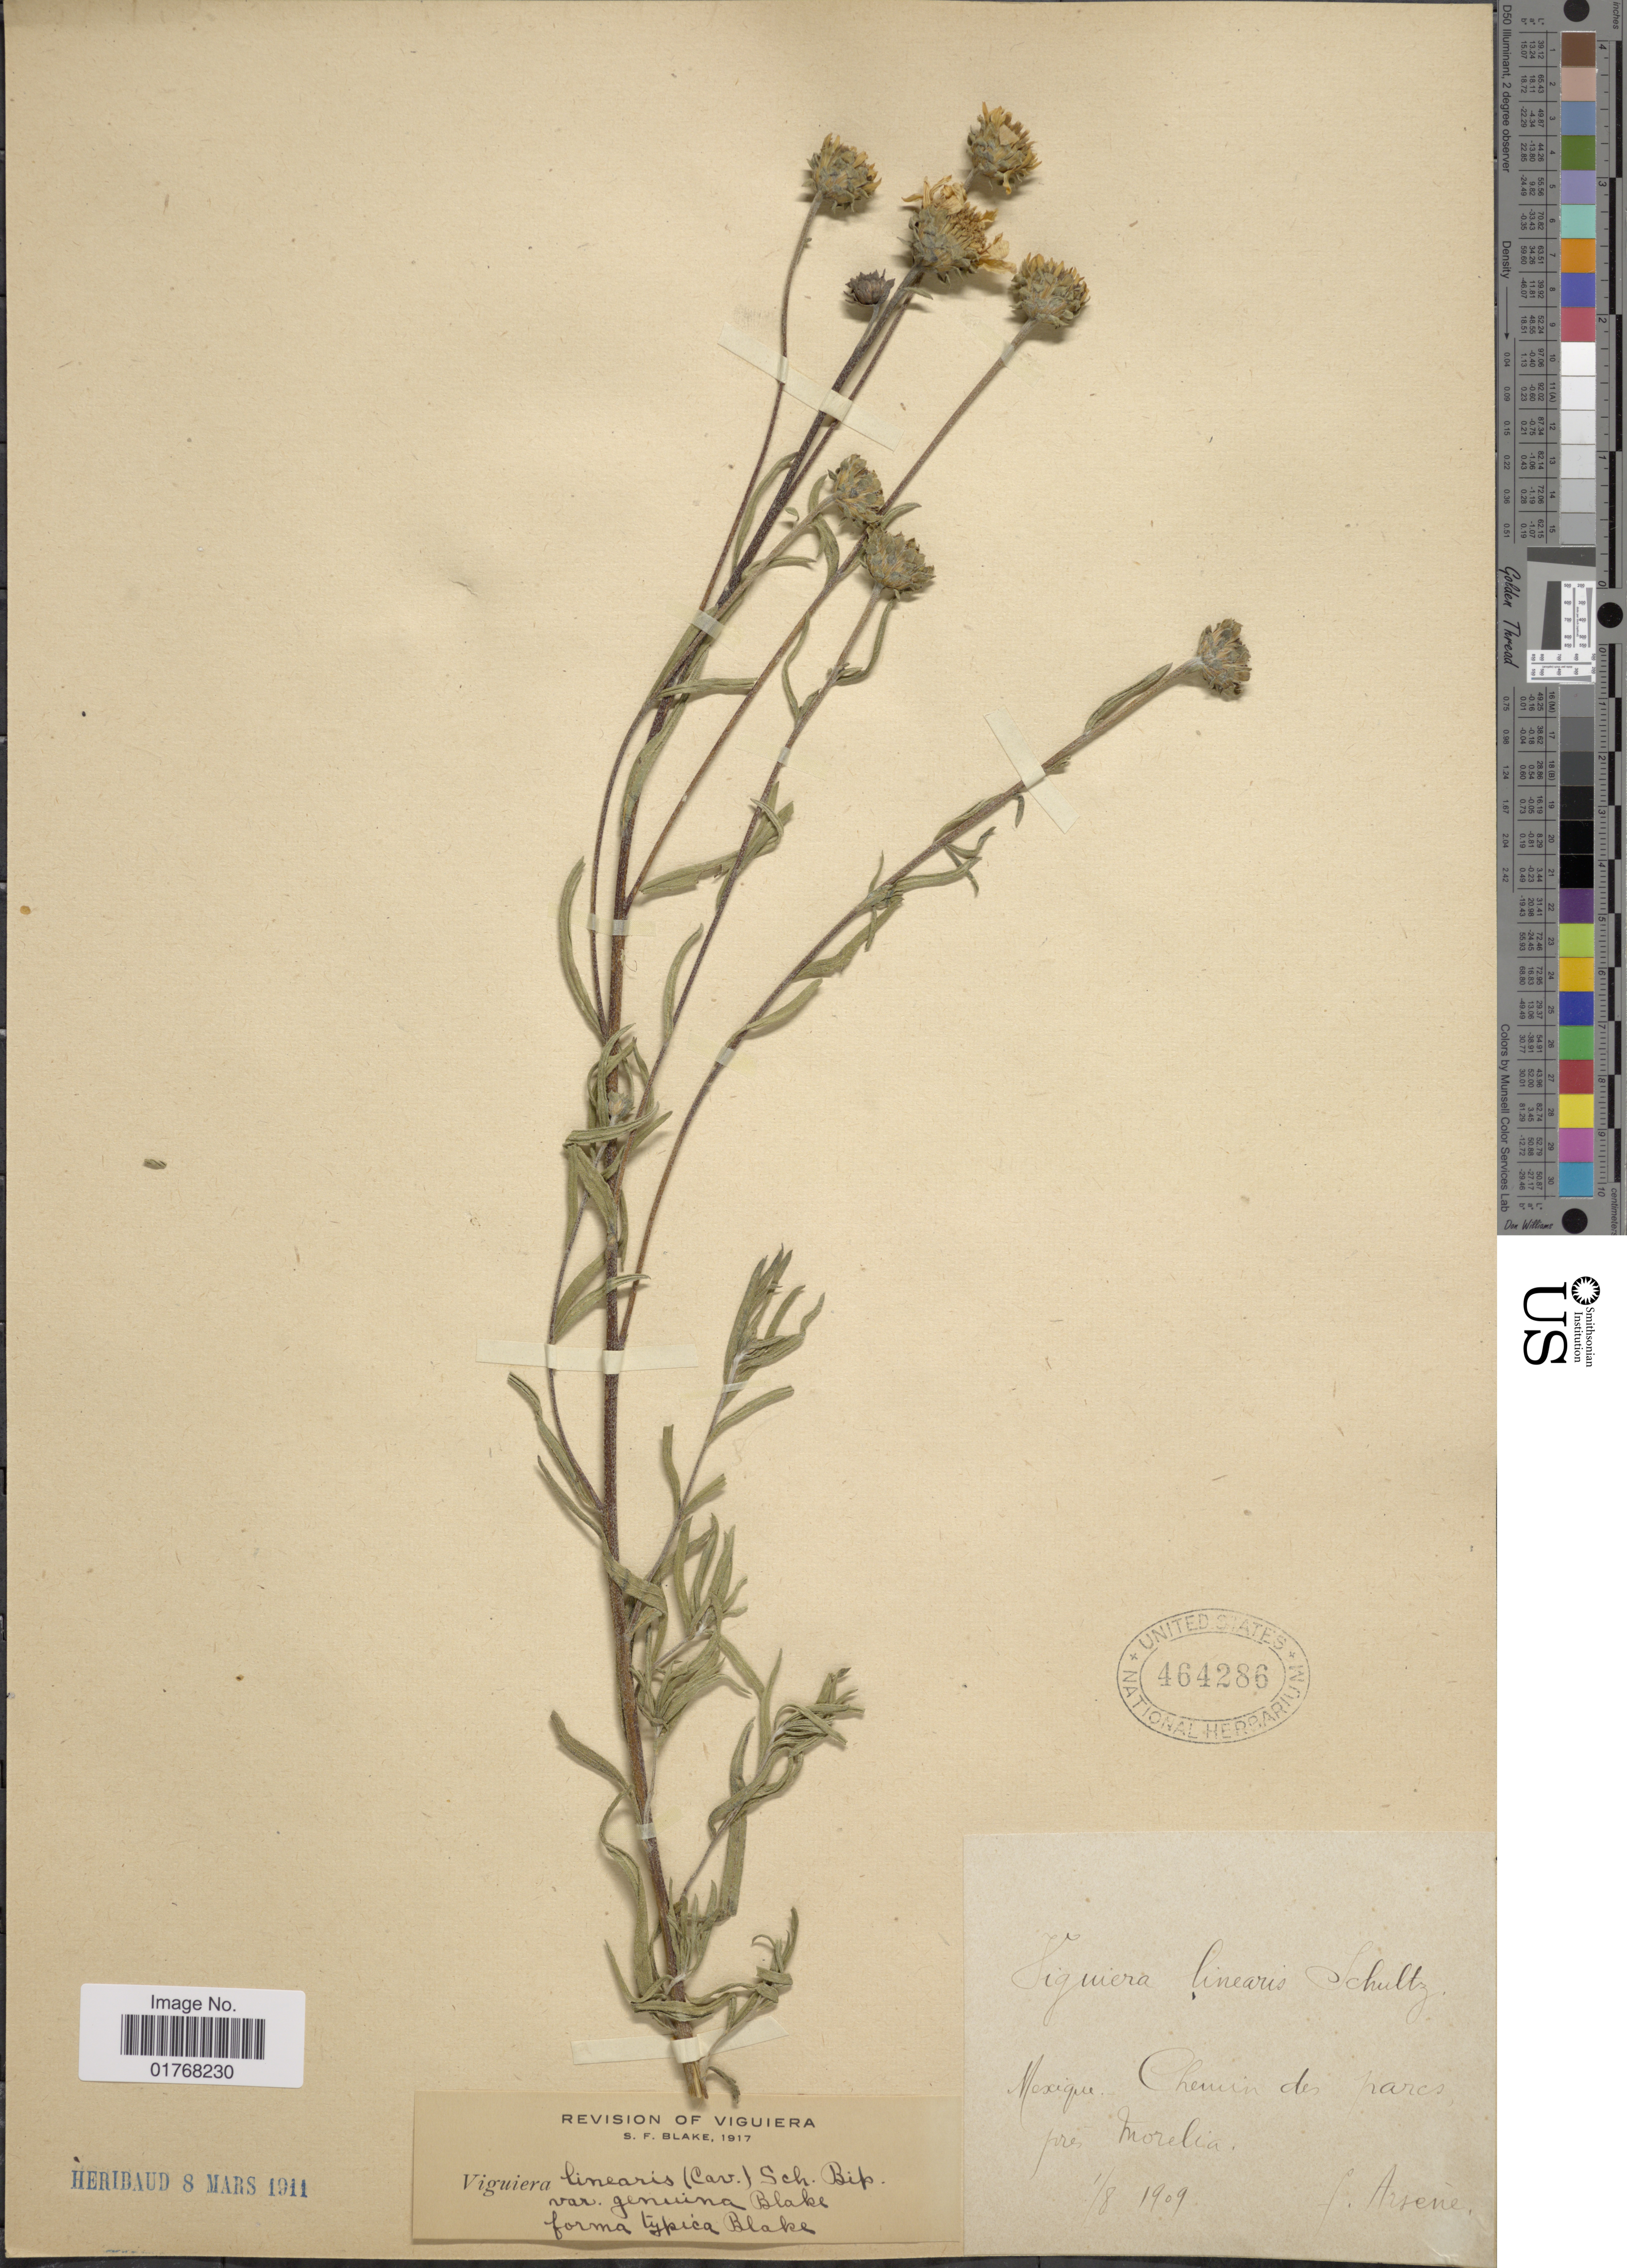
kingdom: Plantae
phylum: Tracheophyta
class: Magnoliopsida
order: Asterales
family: Asteraceae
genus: Viguiera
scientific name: Viguiera linearis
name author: (Cav.) Sch. Bip. & Hemsl.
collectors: F. Arsène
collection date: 1909-08-01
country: Mexico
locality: Chenin des parcs, pres Morelia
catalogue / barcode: US 464286